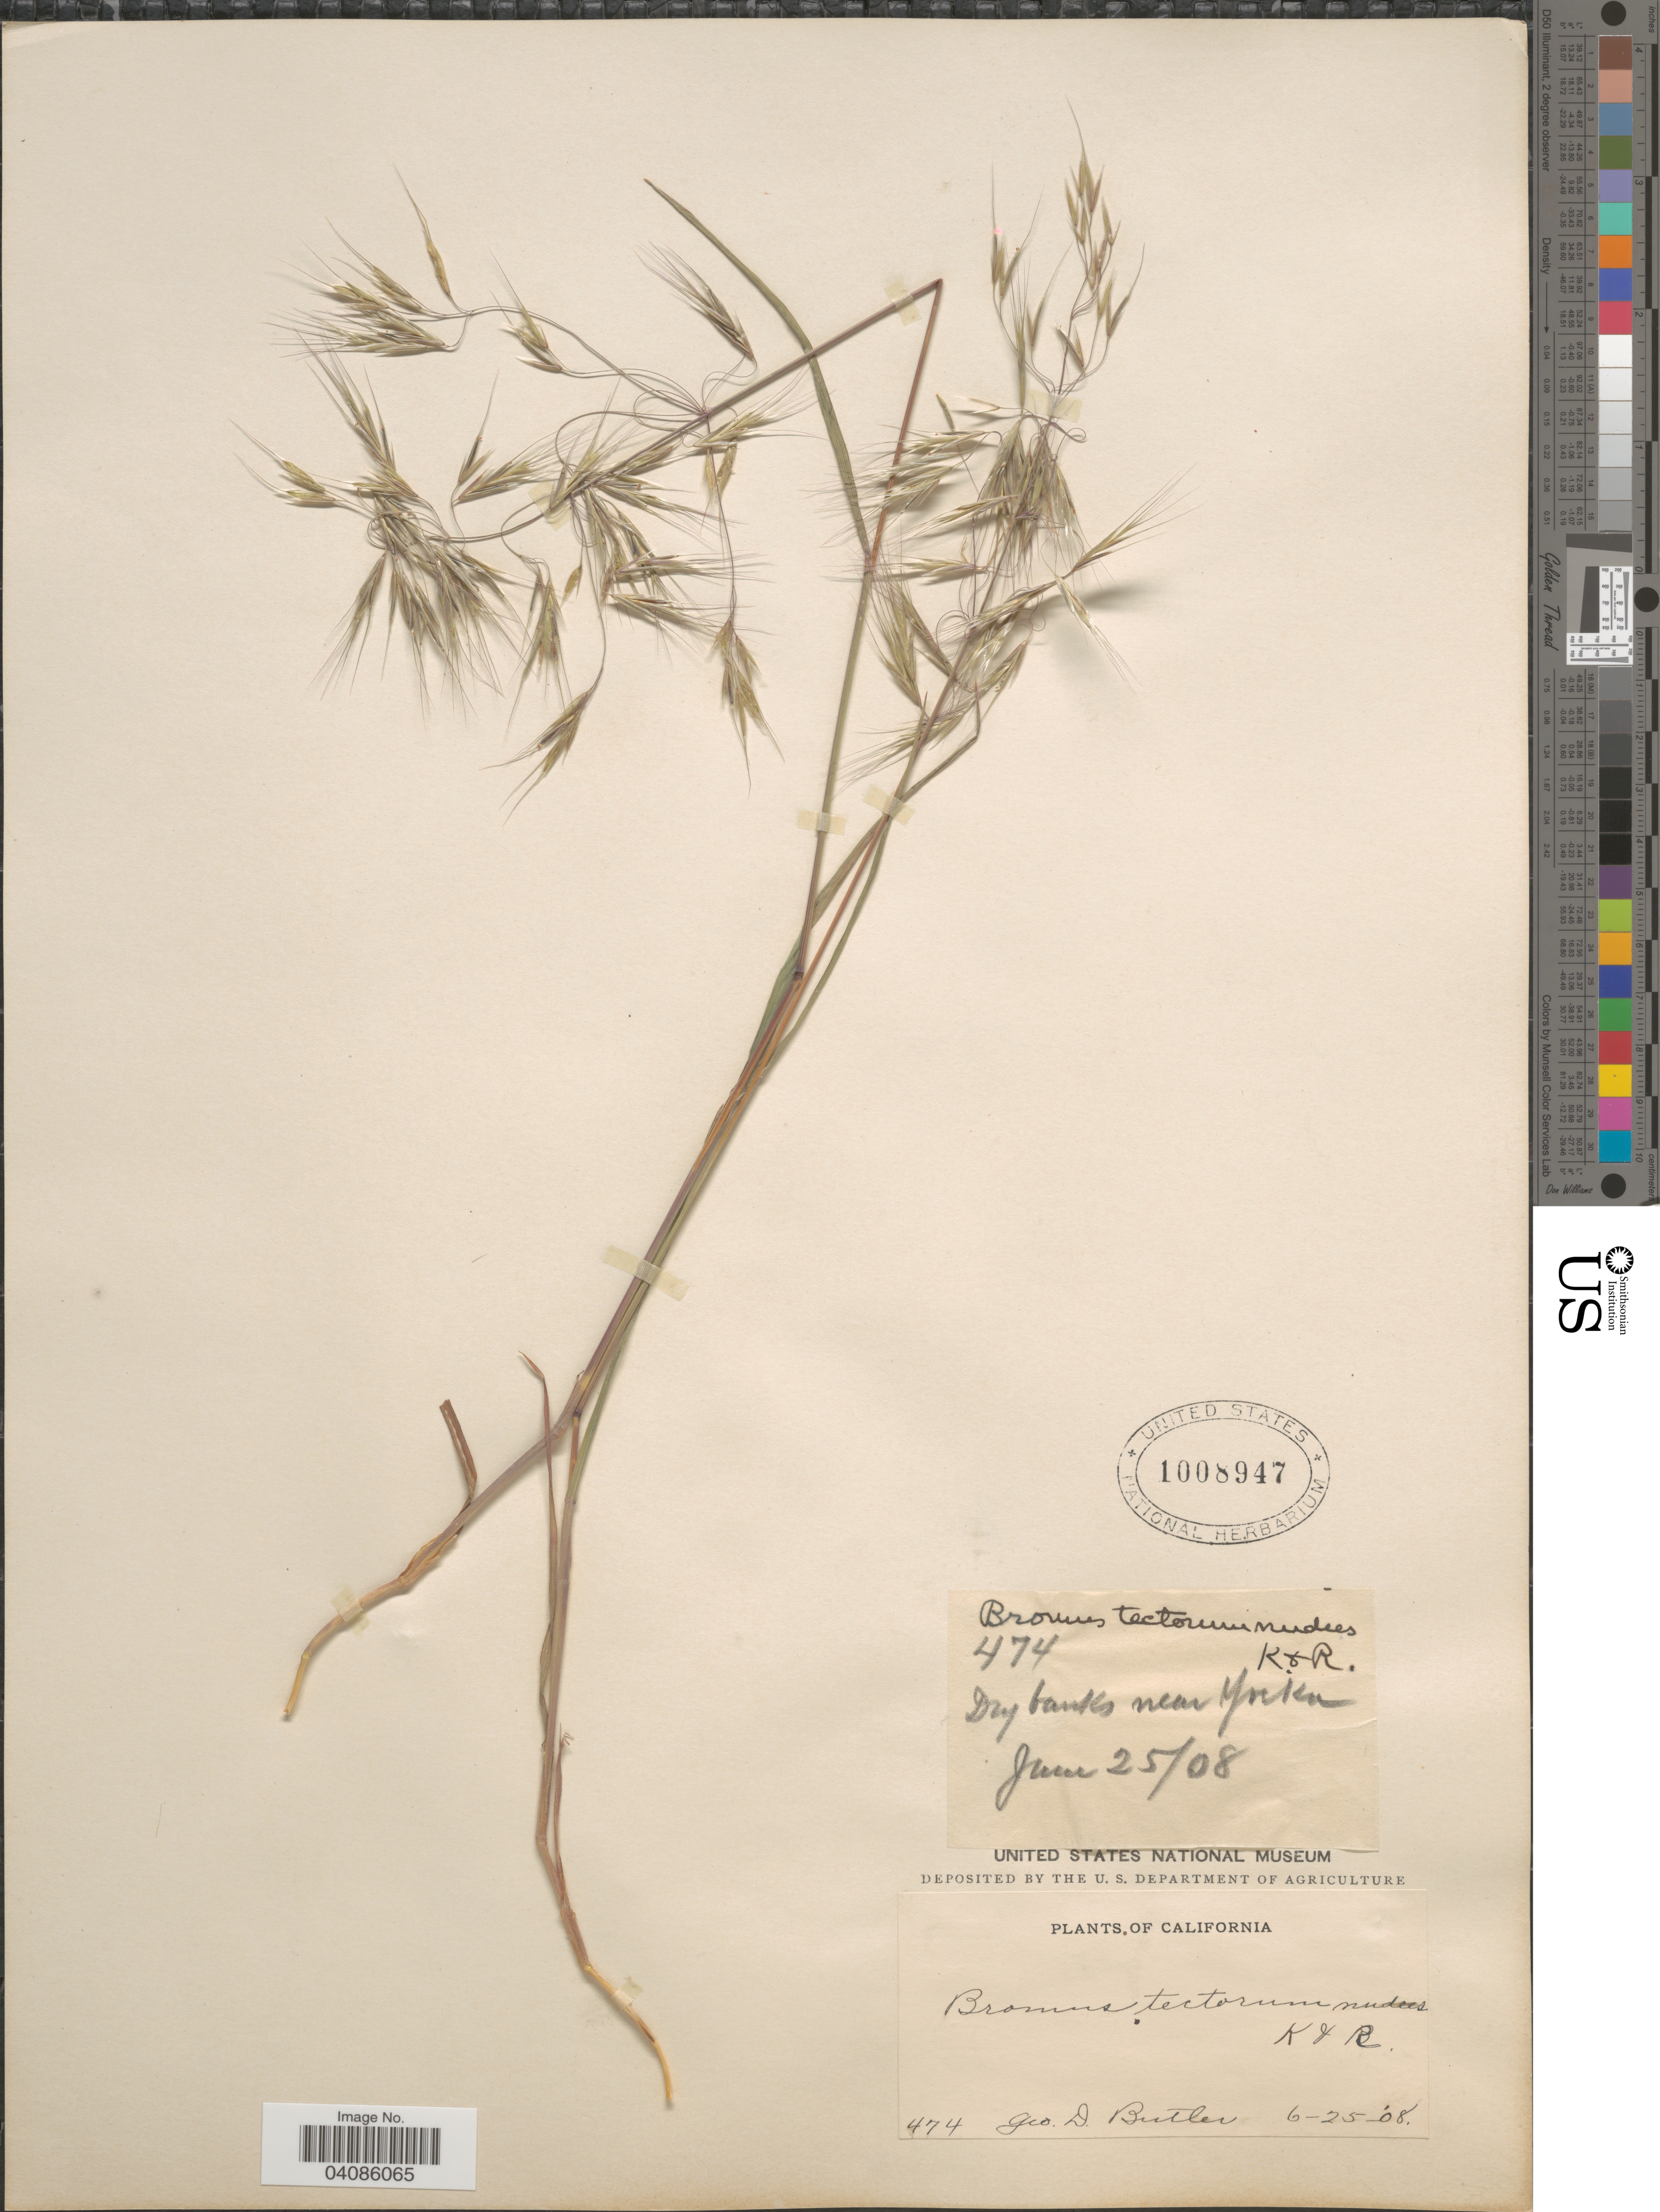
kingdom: Plantae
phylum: Tracheophyta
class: Liliopsida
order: Poales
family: Poaceae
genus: Bromus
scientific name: Bromus tectorum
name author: L.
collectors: G. D. Butler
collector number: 474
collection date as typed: Transcribed d/m/y: 25/6/8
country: United States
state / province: California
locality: Dry banks near Yreka.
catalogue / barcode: US 1008947